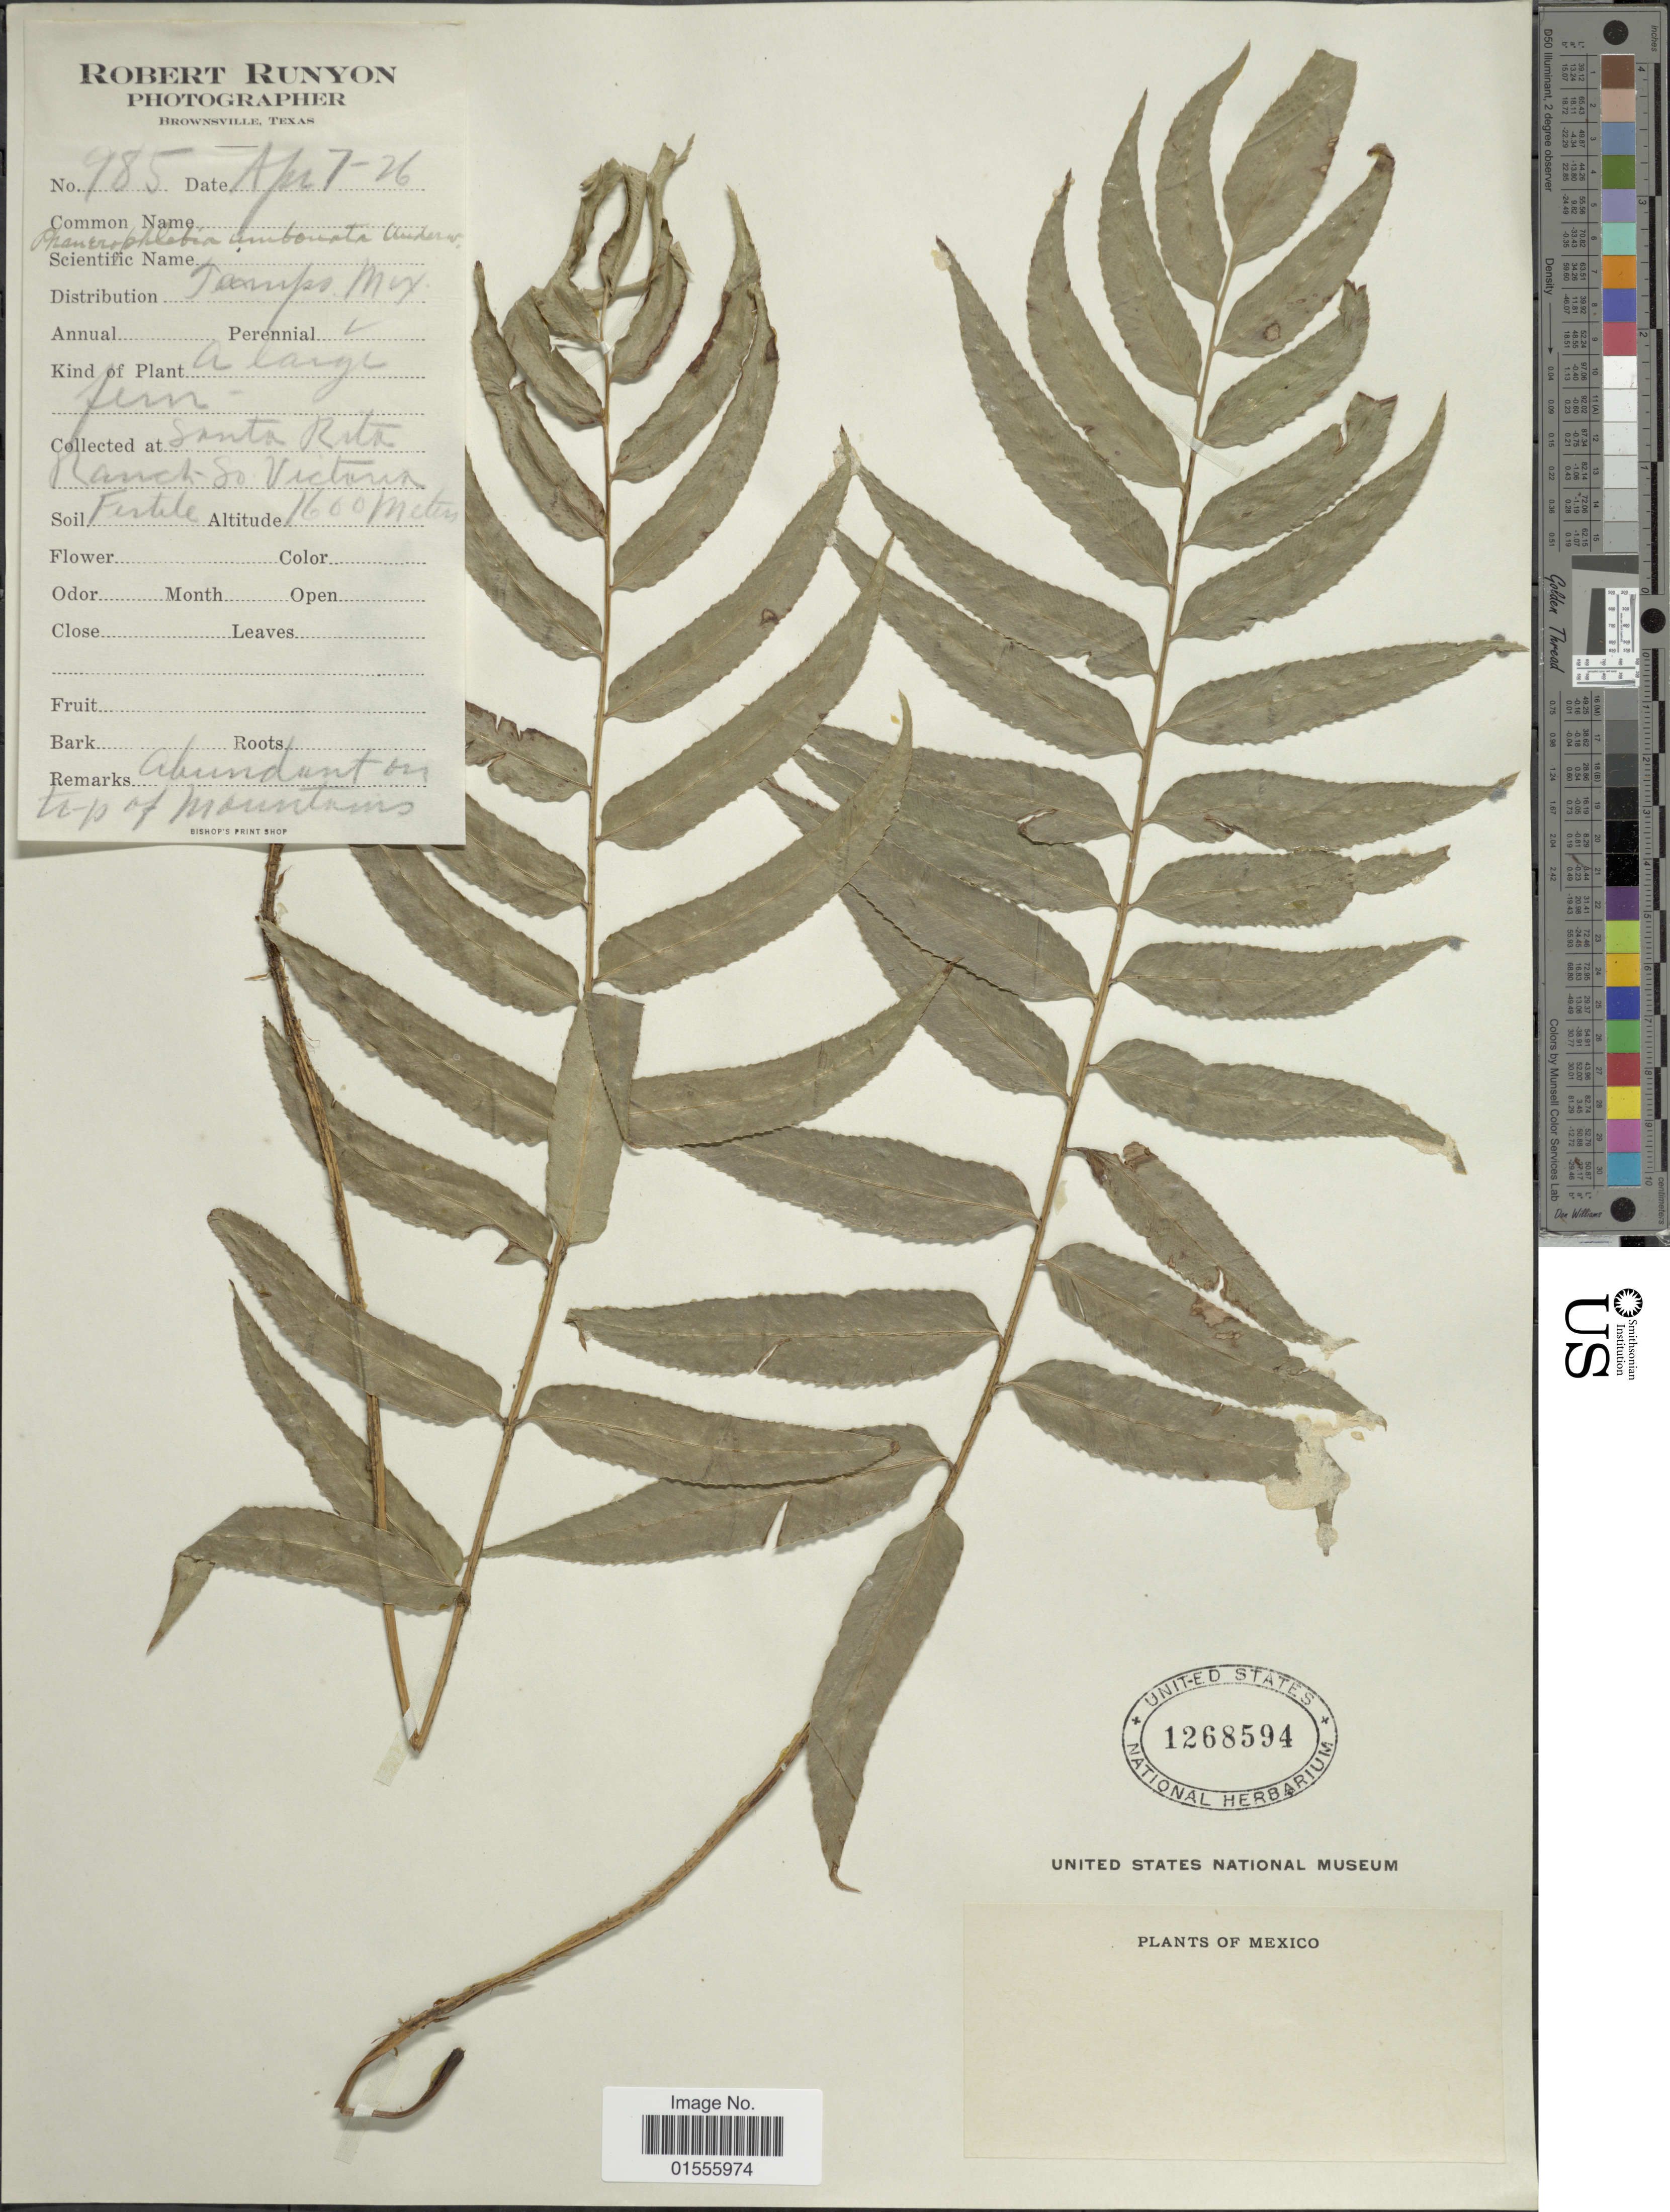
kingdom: Plantae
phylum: Tracheophyta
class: Polypodiopsida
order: Polypodiales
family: Dryopteridaceae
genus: Phanerophlebia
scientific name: Phanerophlebia umbonata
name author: Underw.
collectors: R. Runyon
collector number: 985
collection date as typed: Transcribed d/m/y: 7/4/26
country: Mexico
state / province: Tamaulipas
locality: Santa Rita Ranch-So Victoria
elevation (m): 1600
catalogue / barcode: US 1268594